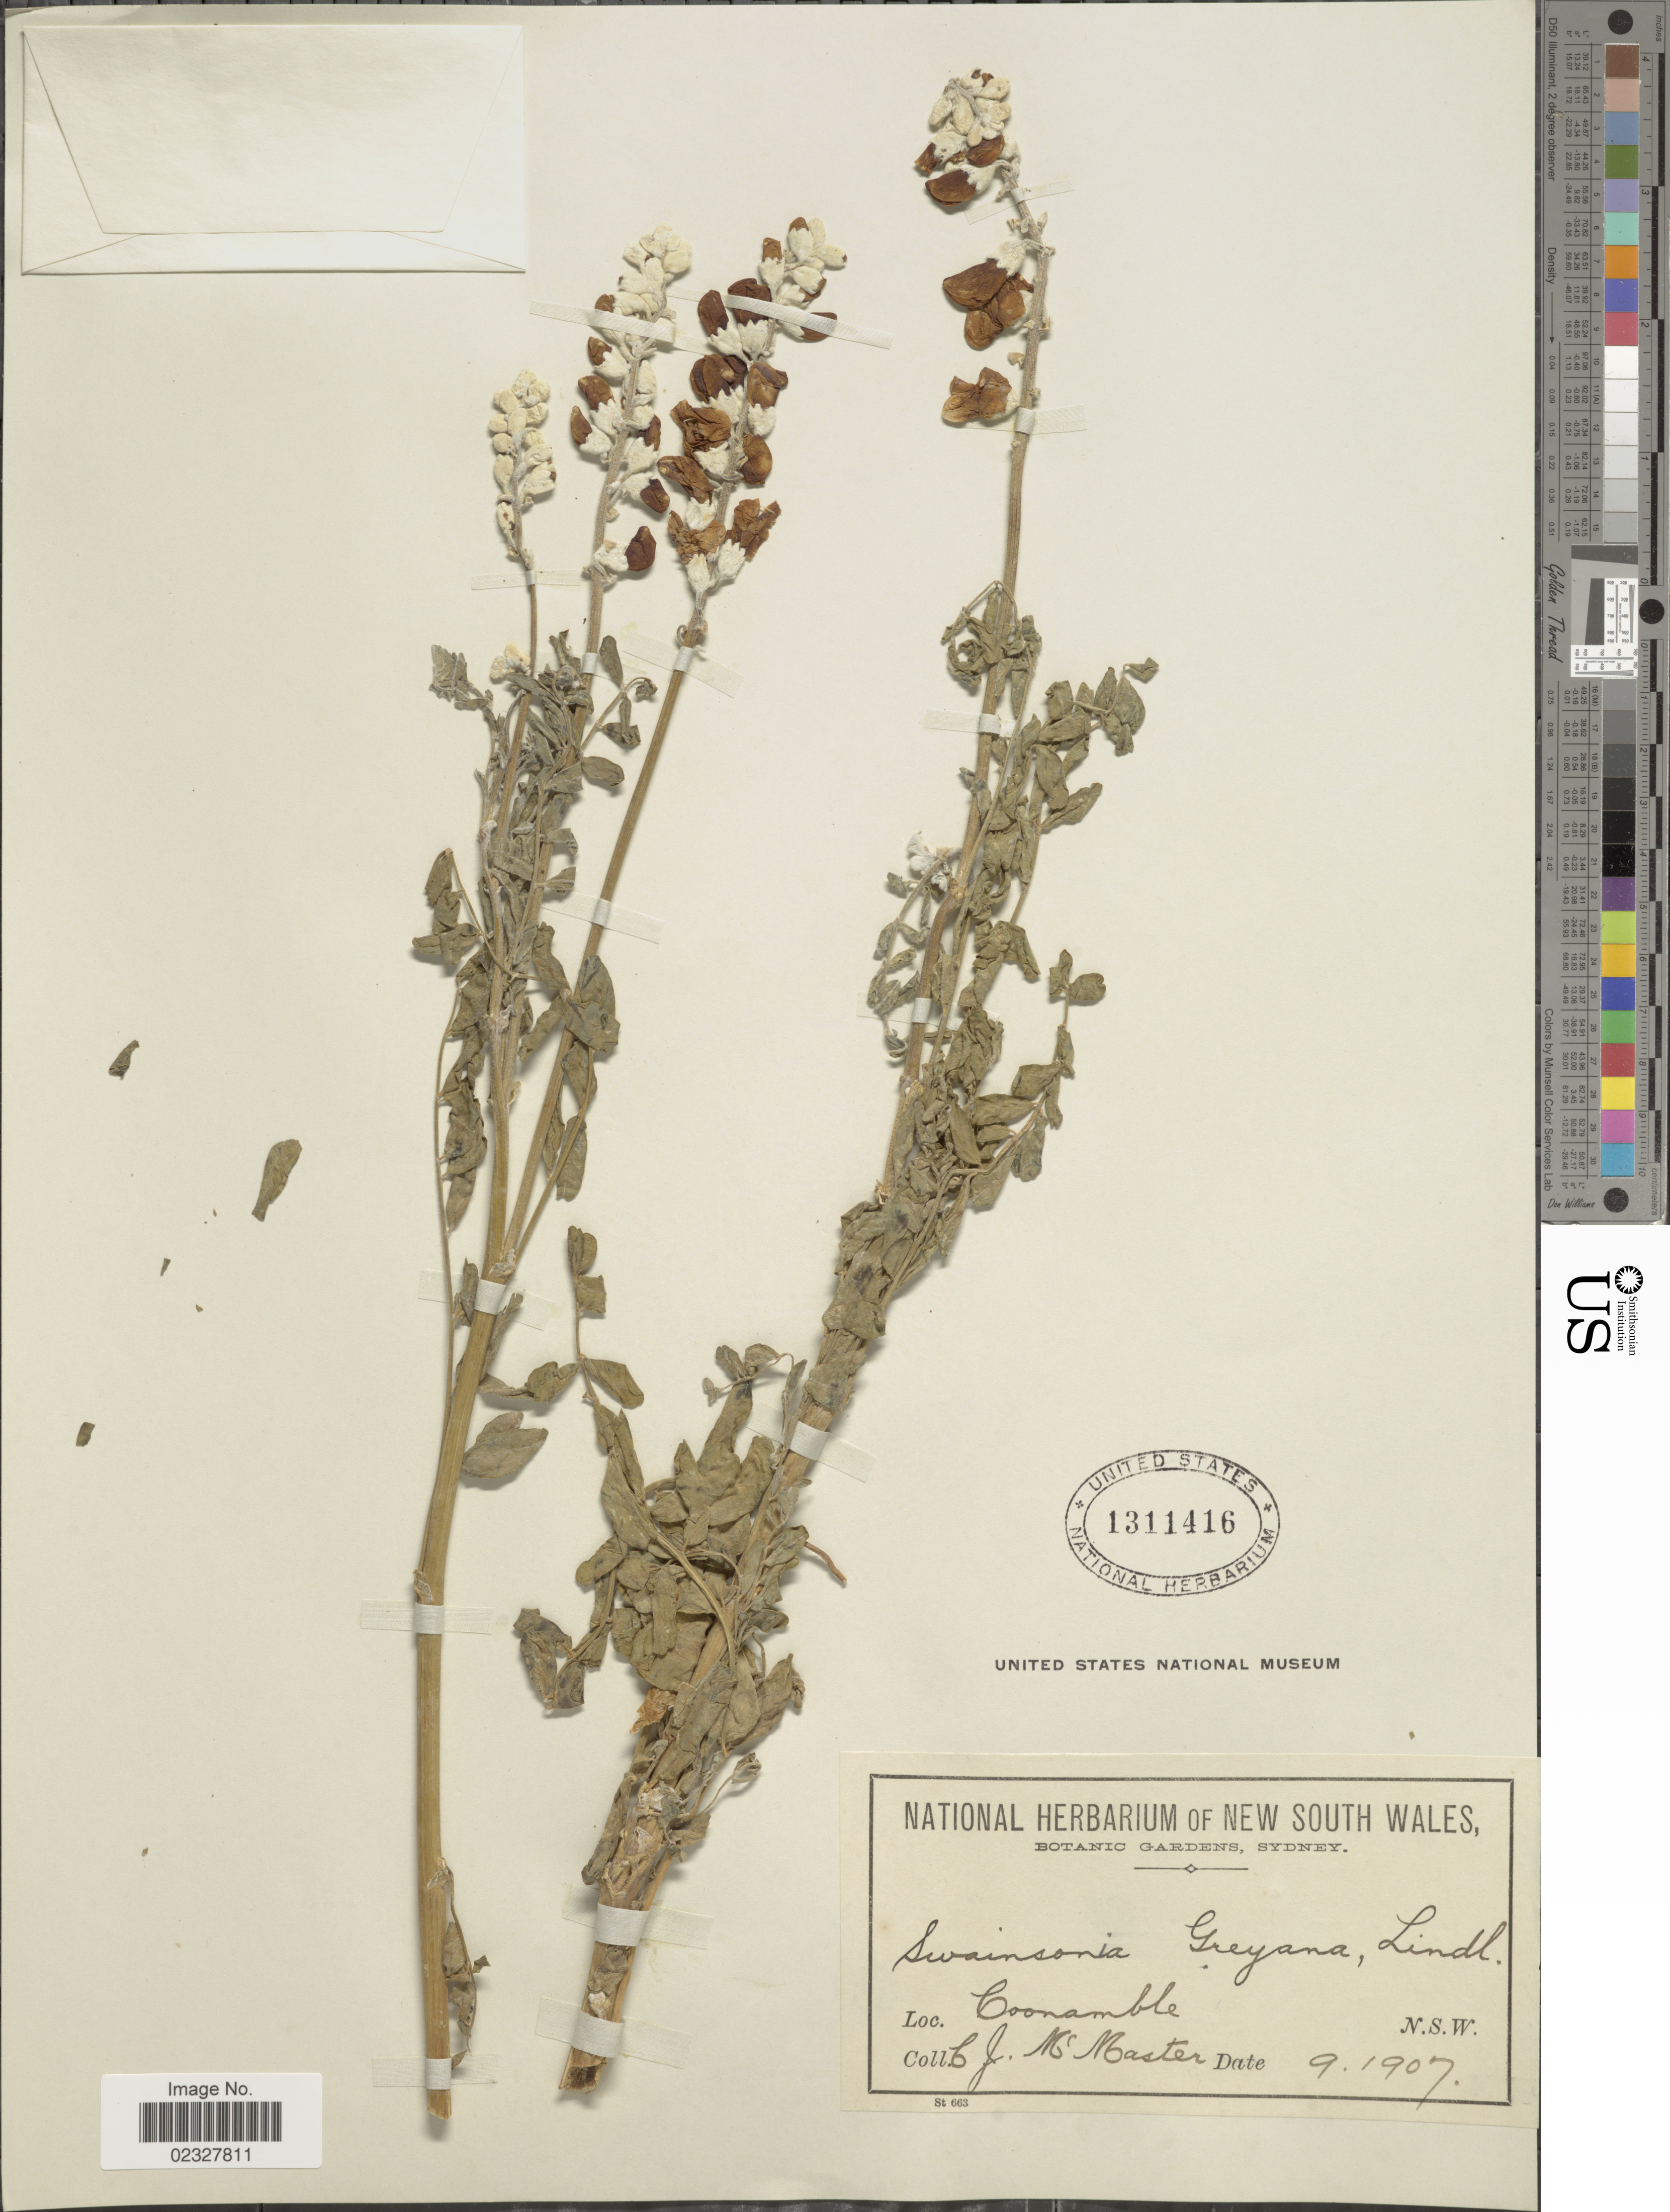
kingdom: Plantae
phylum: Tracheophyta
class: Magnoliopsida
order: Fabales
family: Fabaceae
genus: Swainsona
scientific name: Swainsona greyana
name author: Lindl.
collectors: C. McMaster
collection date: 1907-09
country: Australia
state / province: New South Wales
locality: Coonamble, N.S.W.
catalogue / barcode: US 1311416